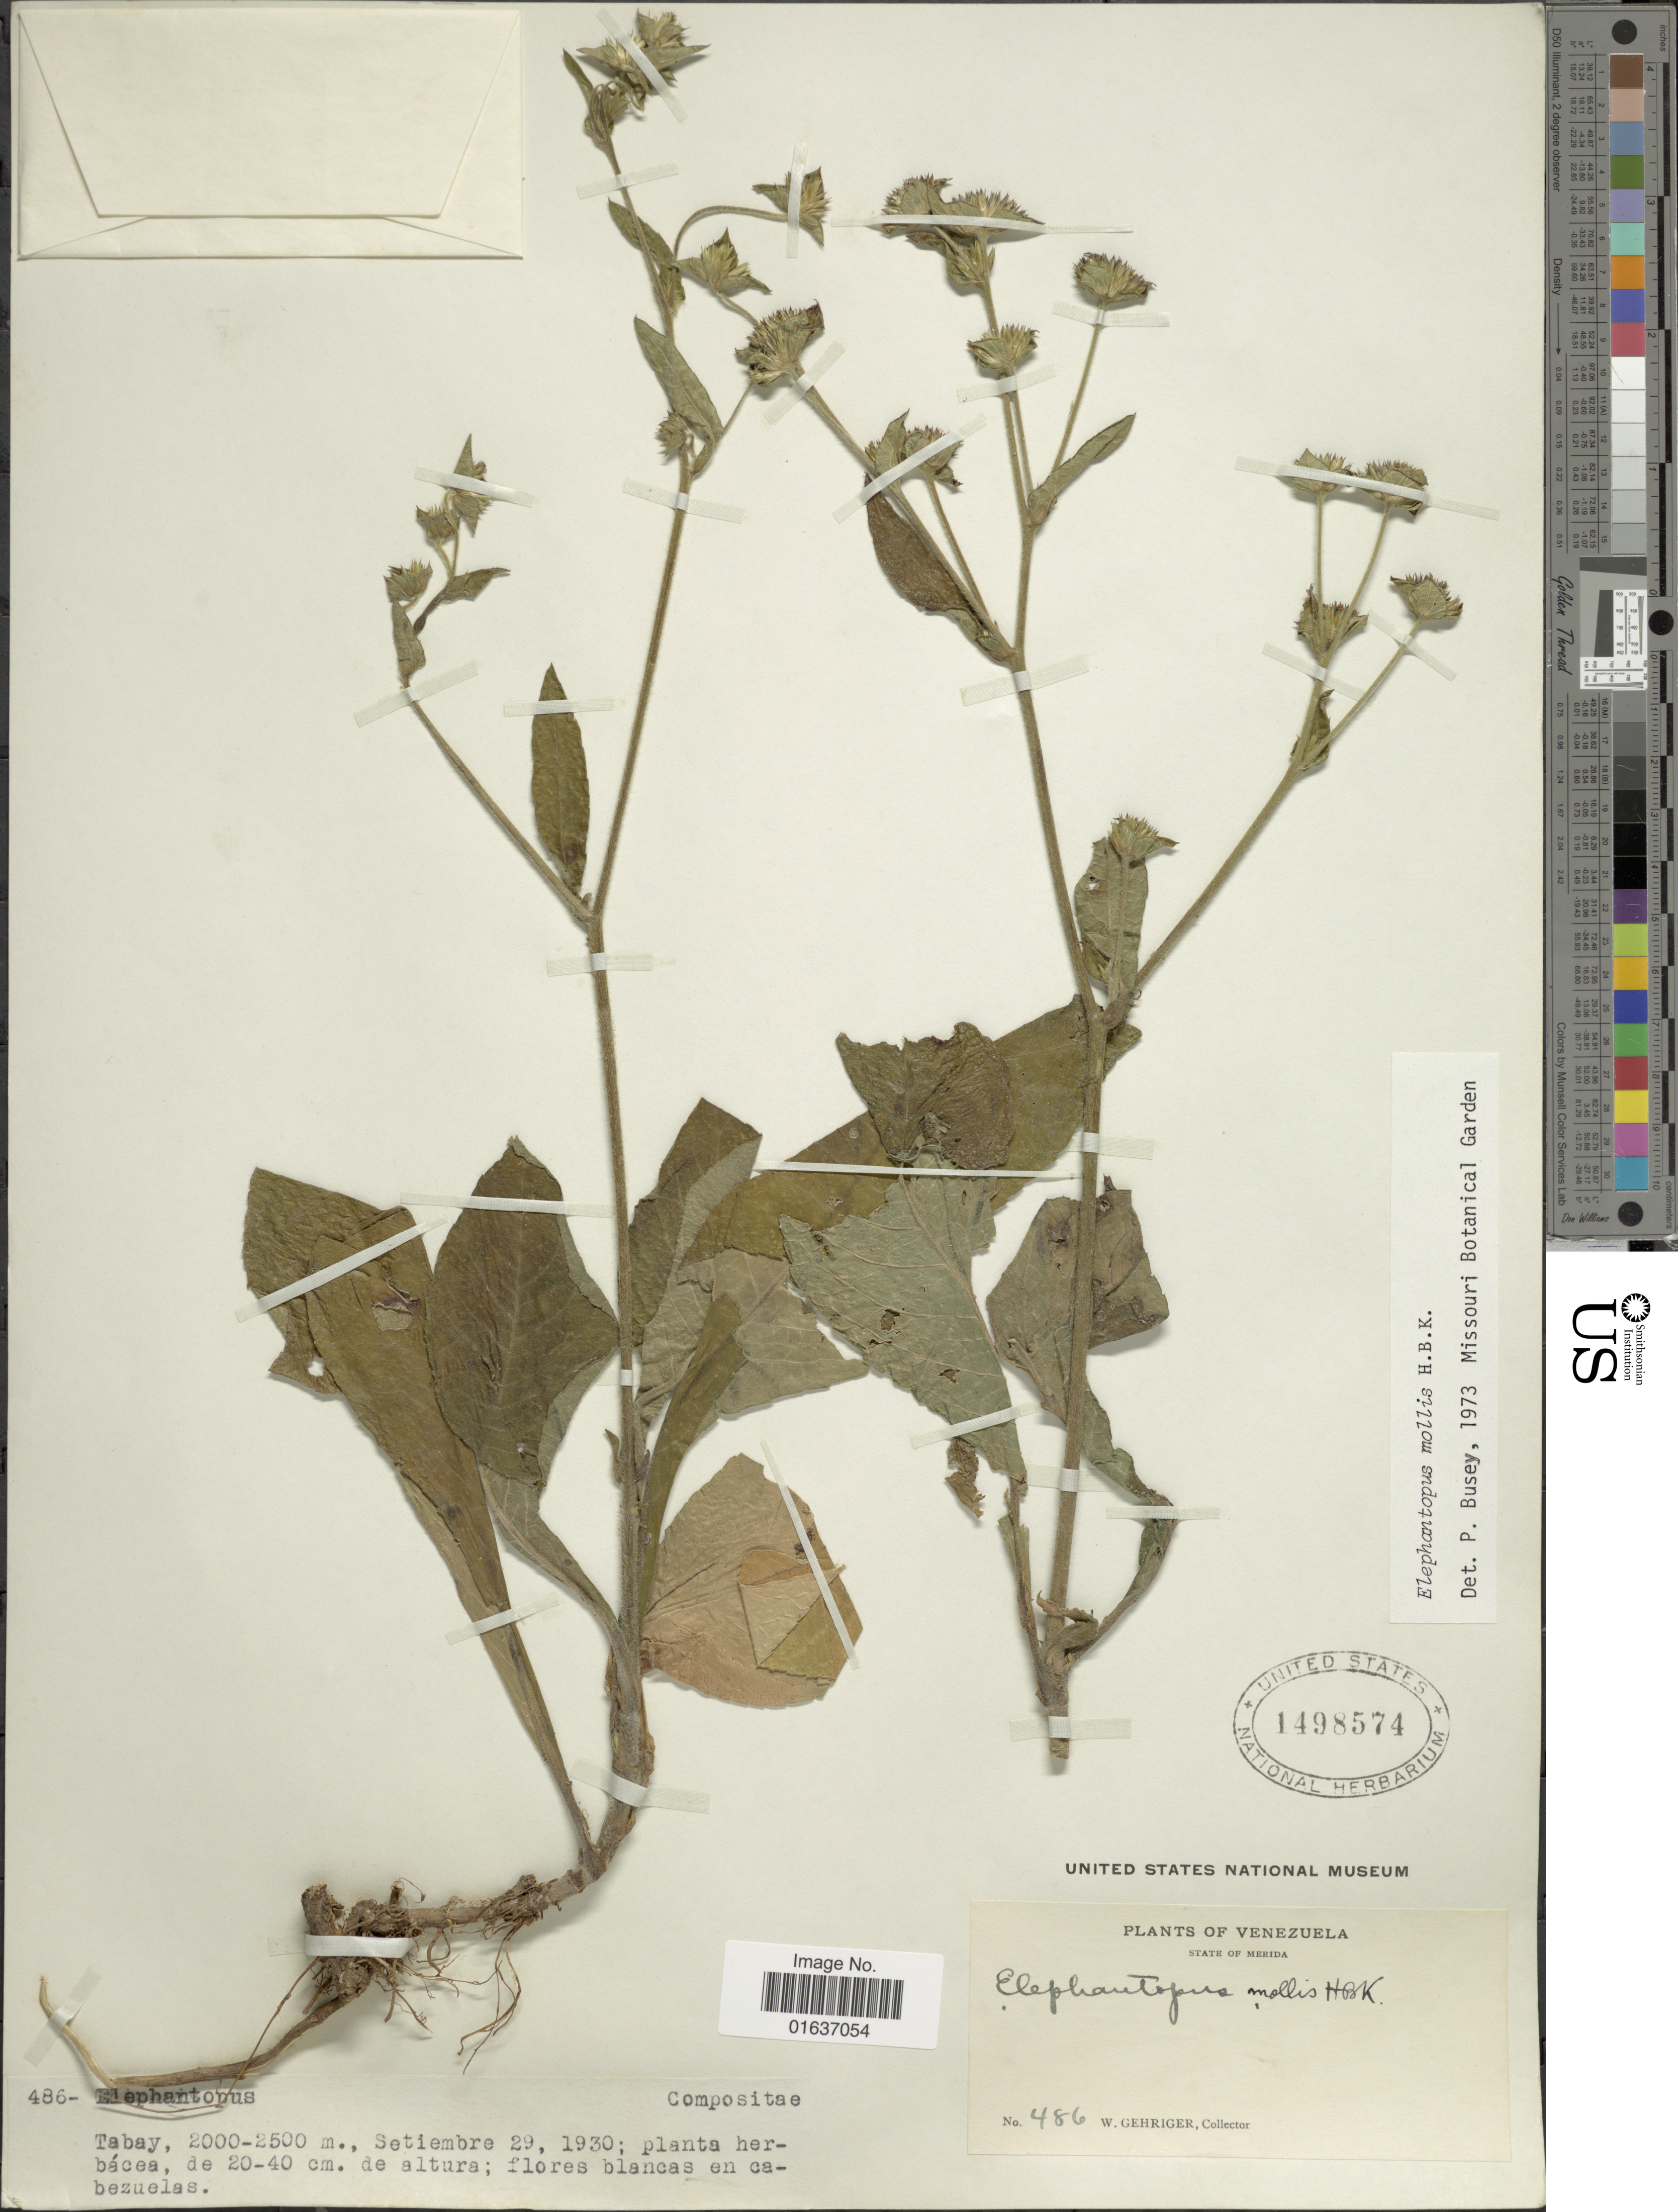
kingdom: Plantae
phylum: Tracheophyta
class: Magnoliopsida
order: Asterales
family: Asteraceae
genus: Elephantopus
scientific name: Elephantopus mollis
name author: Kunth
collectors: W. Gehriger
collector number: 486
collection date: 1930-09-29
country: Venezuela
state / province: Mérida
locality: Tabay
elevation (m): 2000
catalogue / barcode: US 1498574